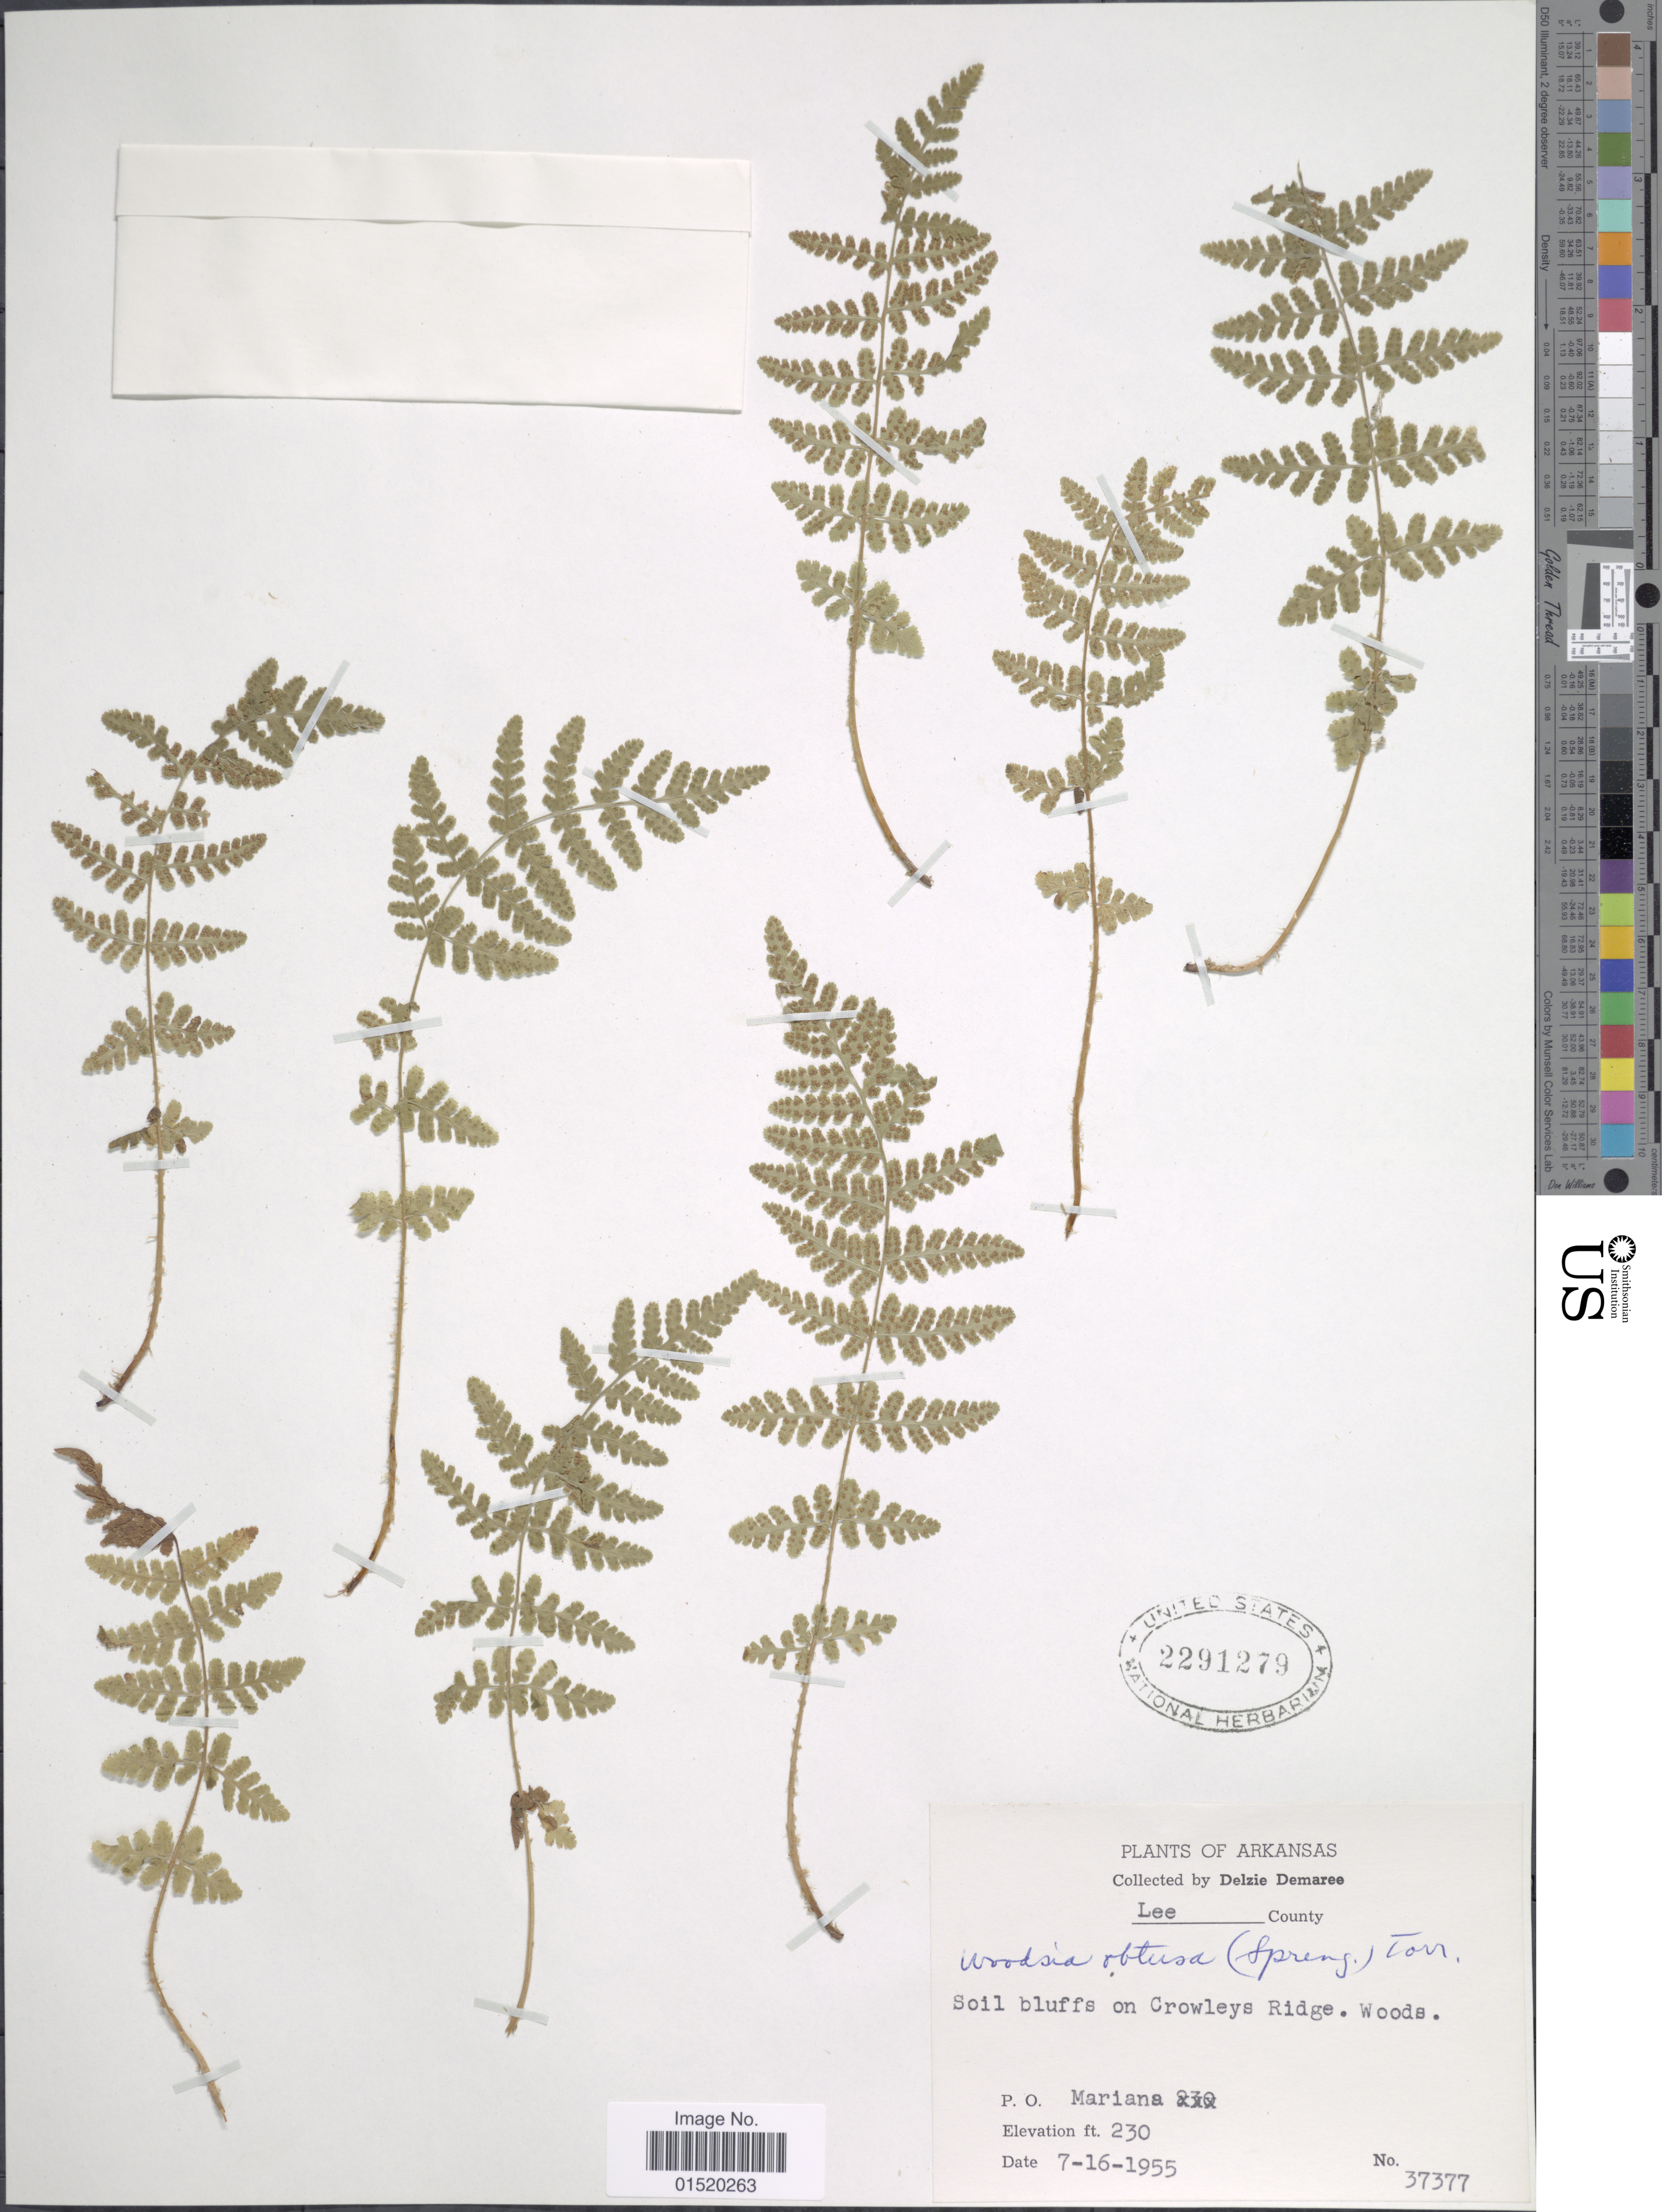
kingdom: Plantae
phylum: Tracheophyta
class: Polypodiopsida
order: Polypodiales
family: Woodsiaceae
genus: Woodsia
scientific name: Woodsia obtusa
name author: (Spreng.) Torr.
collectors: D. Demaree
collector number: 37377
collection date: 1955-07-16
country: United States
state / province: Arkansas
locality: Lee County, Soil bluffs on Crowkeys Ridge. Woods, P.O. Mariana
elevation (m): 70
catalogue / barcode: US 2291279